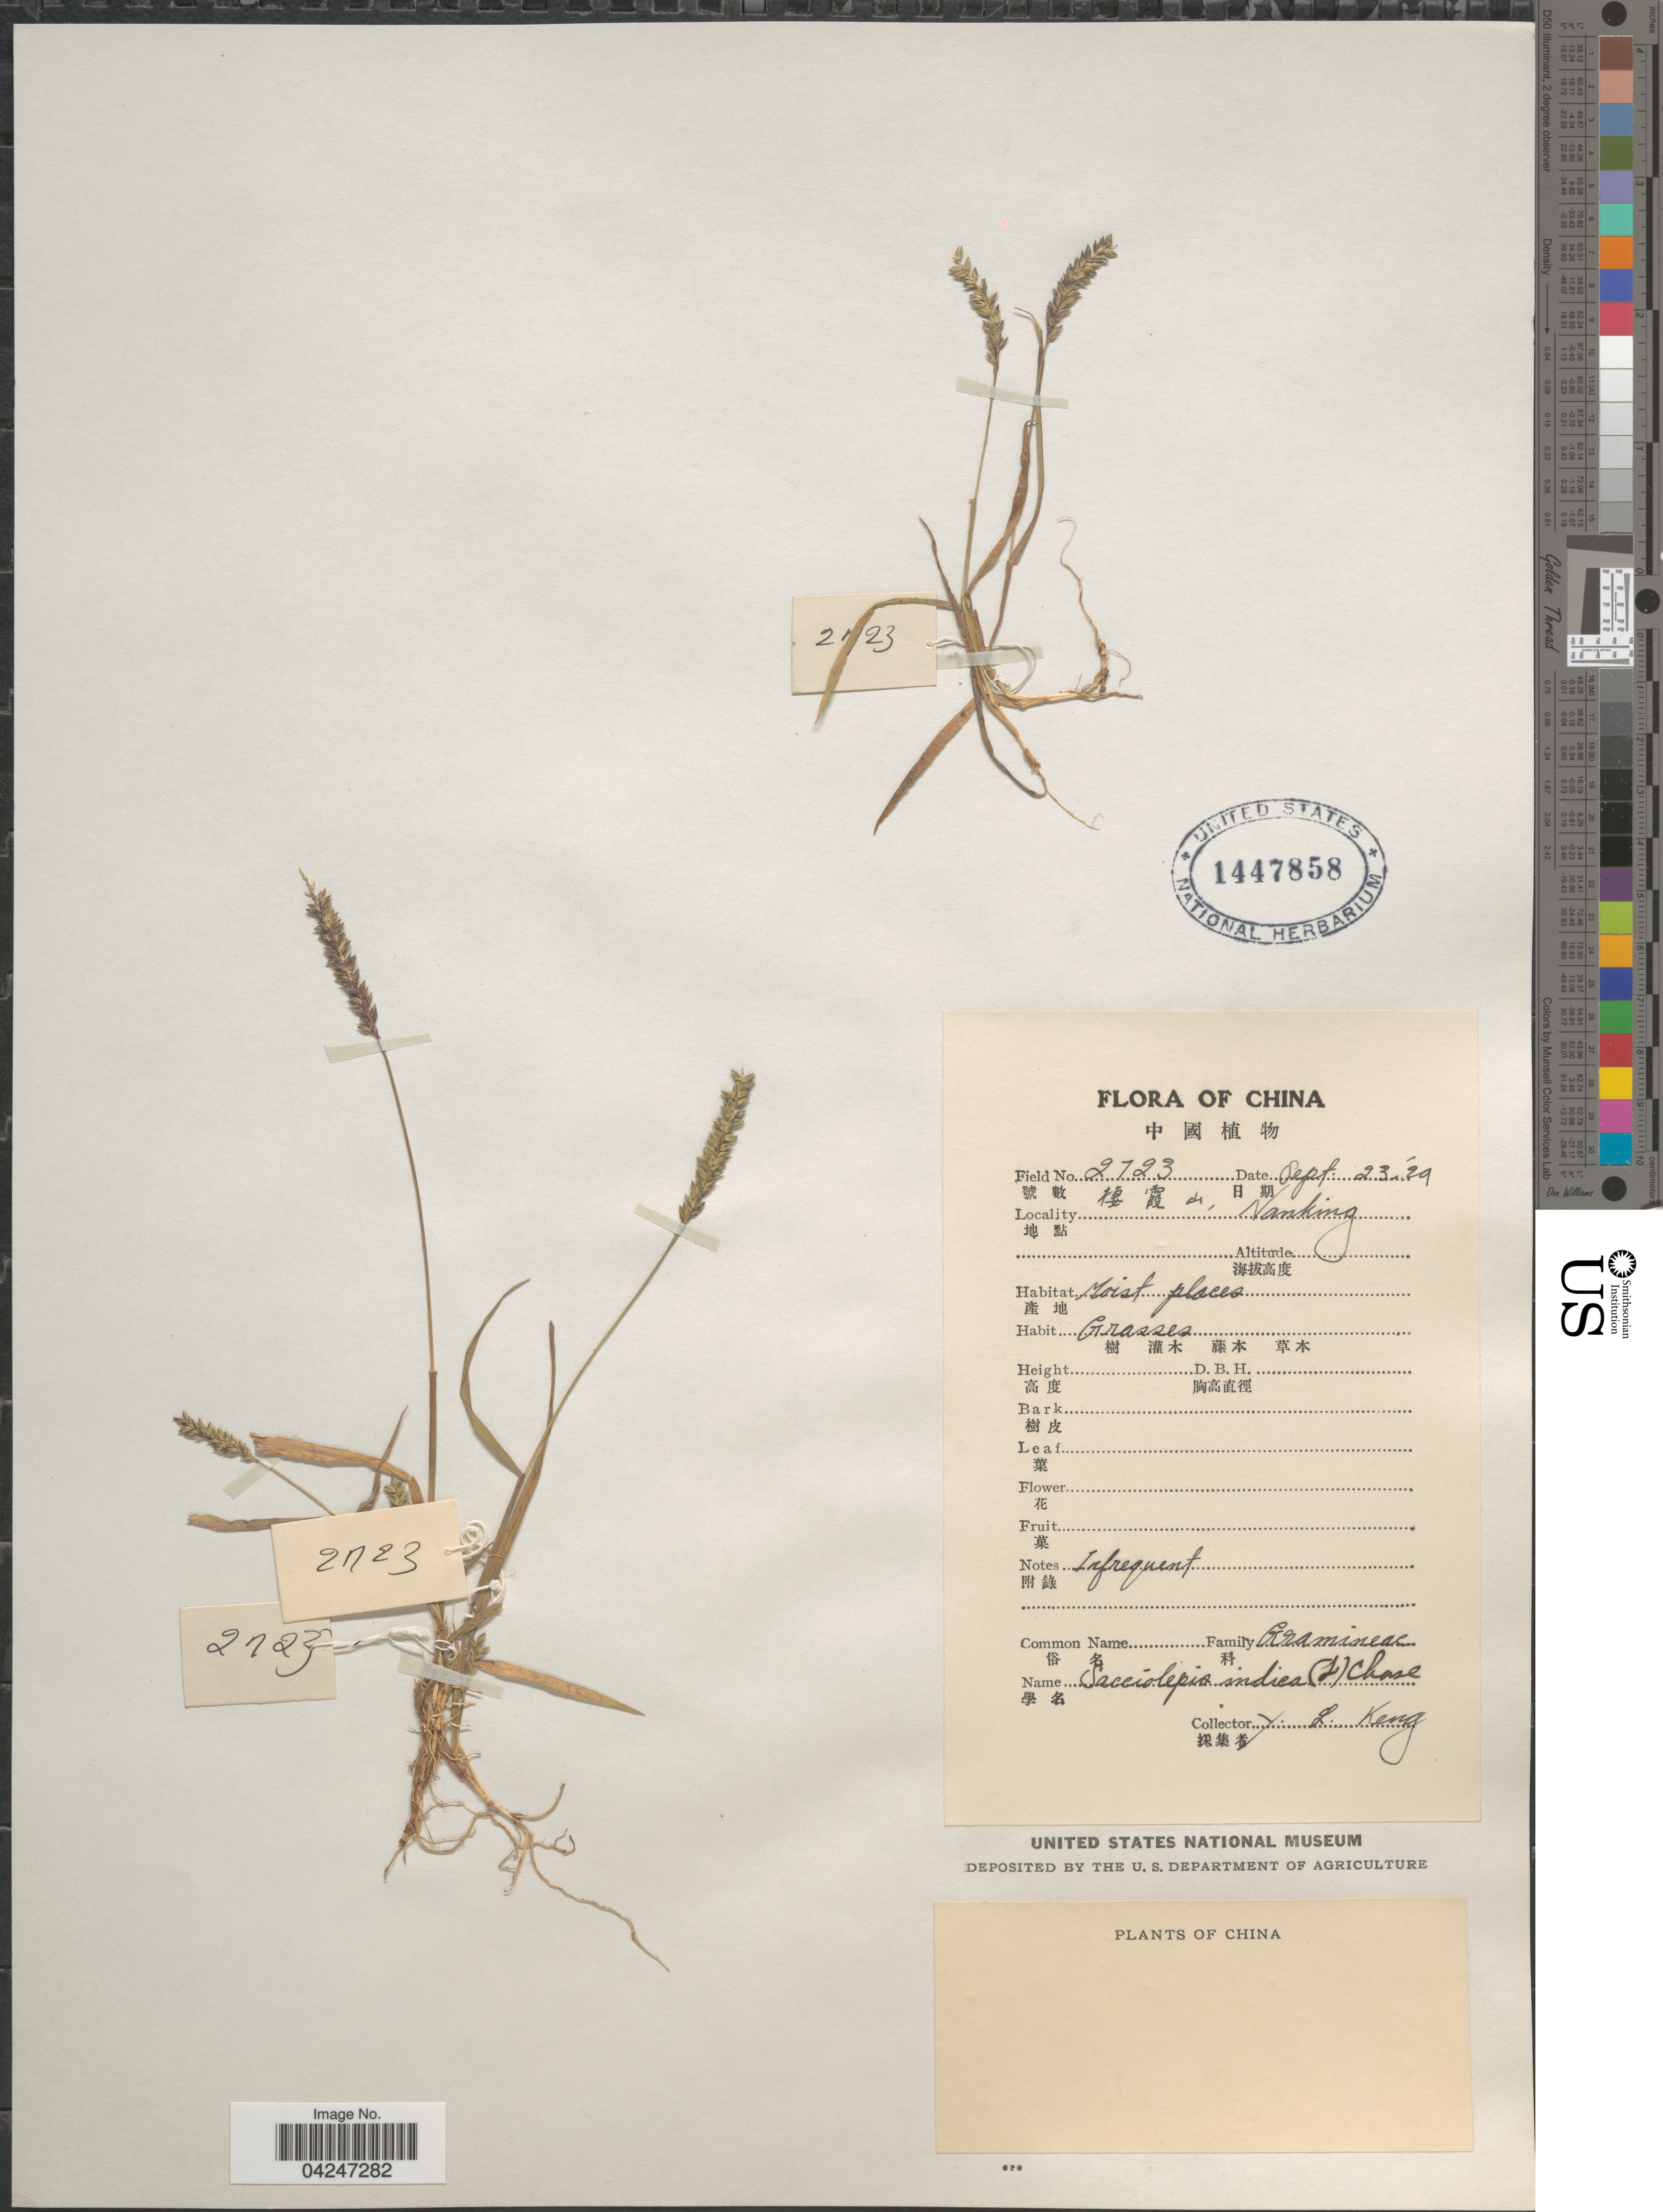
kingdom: Plantae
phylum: Tracheophyta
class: Liliopsida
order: Poales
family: Poaceae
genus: Sacciolepis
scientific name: Sacciolepis indica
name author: (L.) Chase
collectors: Y. L. Keng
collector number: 2723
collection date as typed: Transcribed d/m/y: 23/9/29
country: China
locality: X, Nanking.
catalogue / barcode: US 1447858